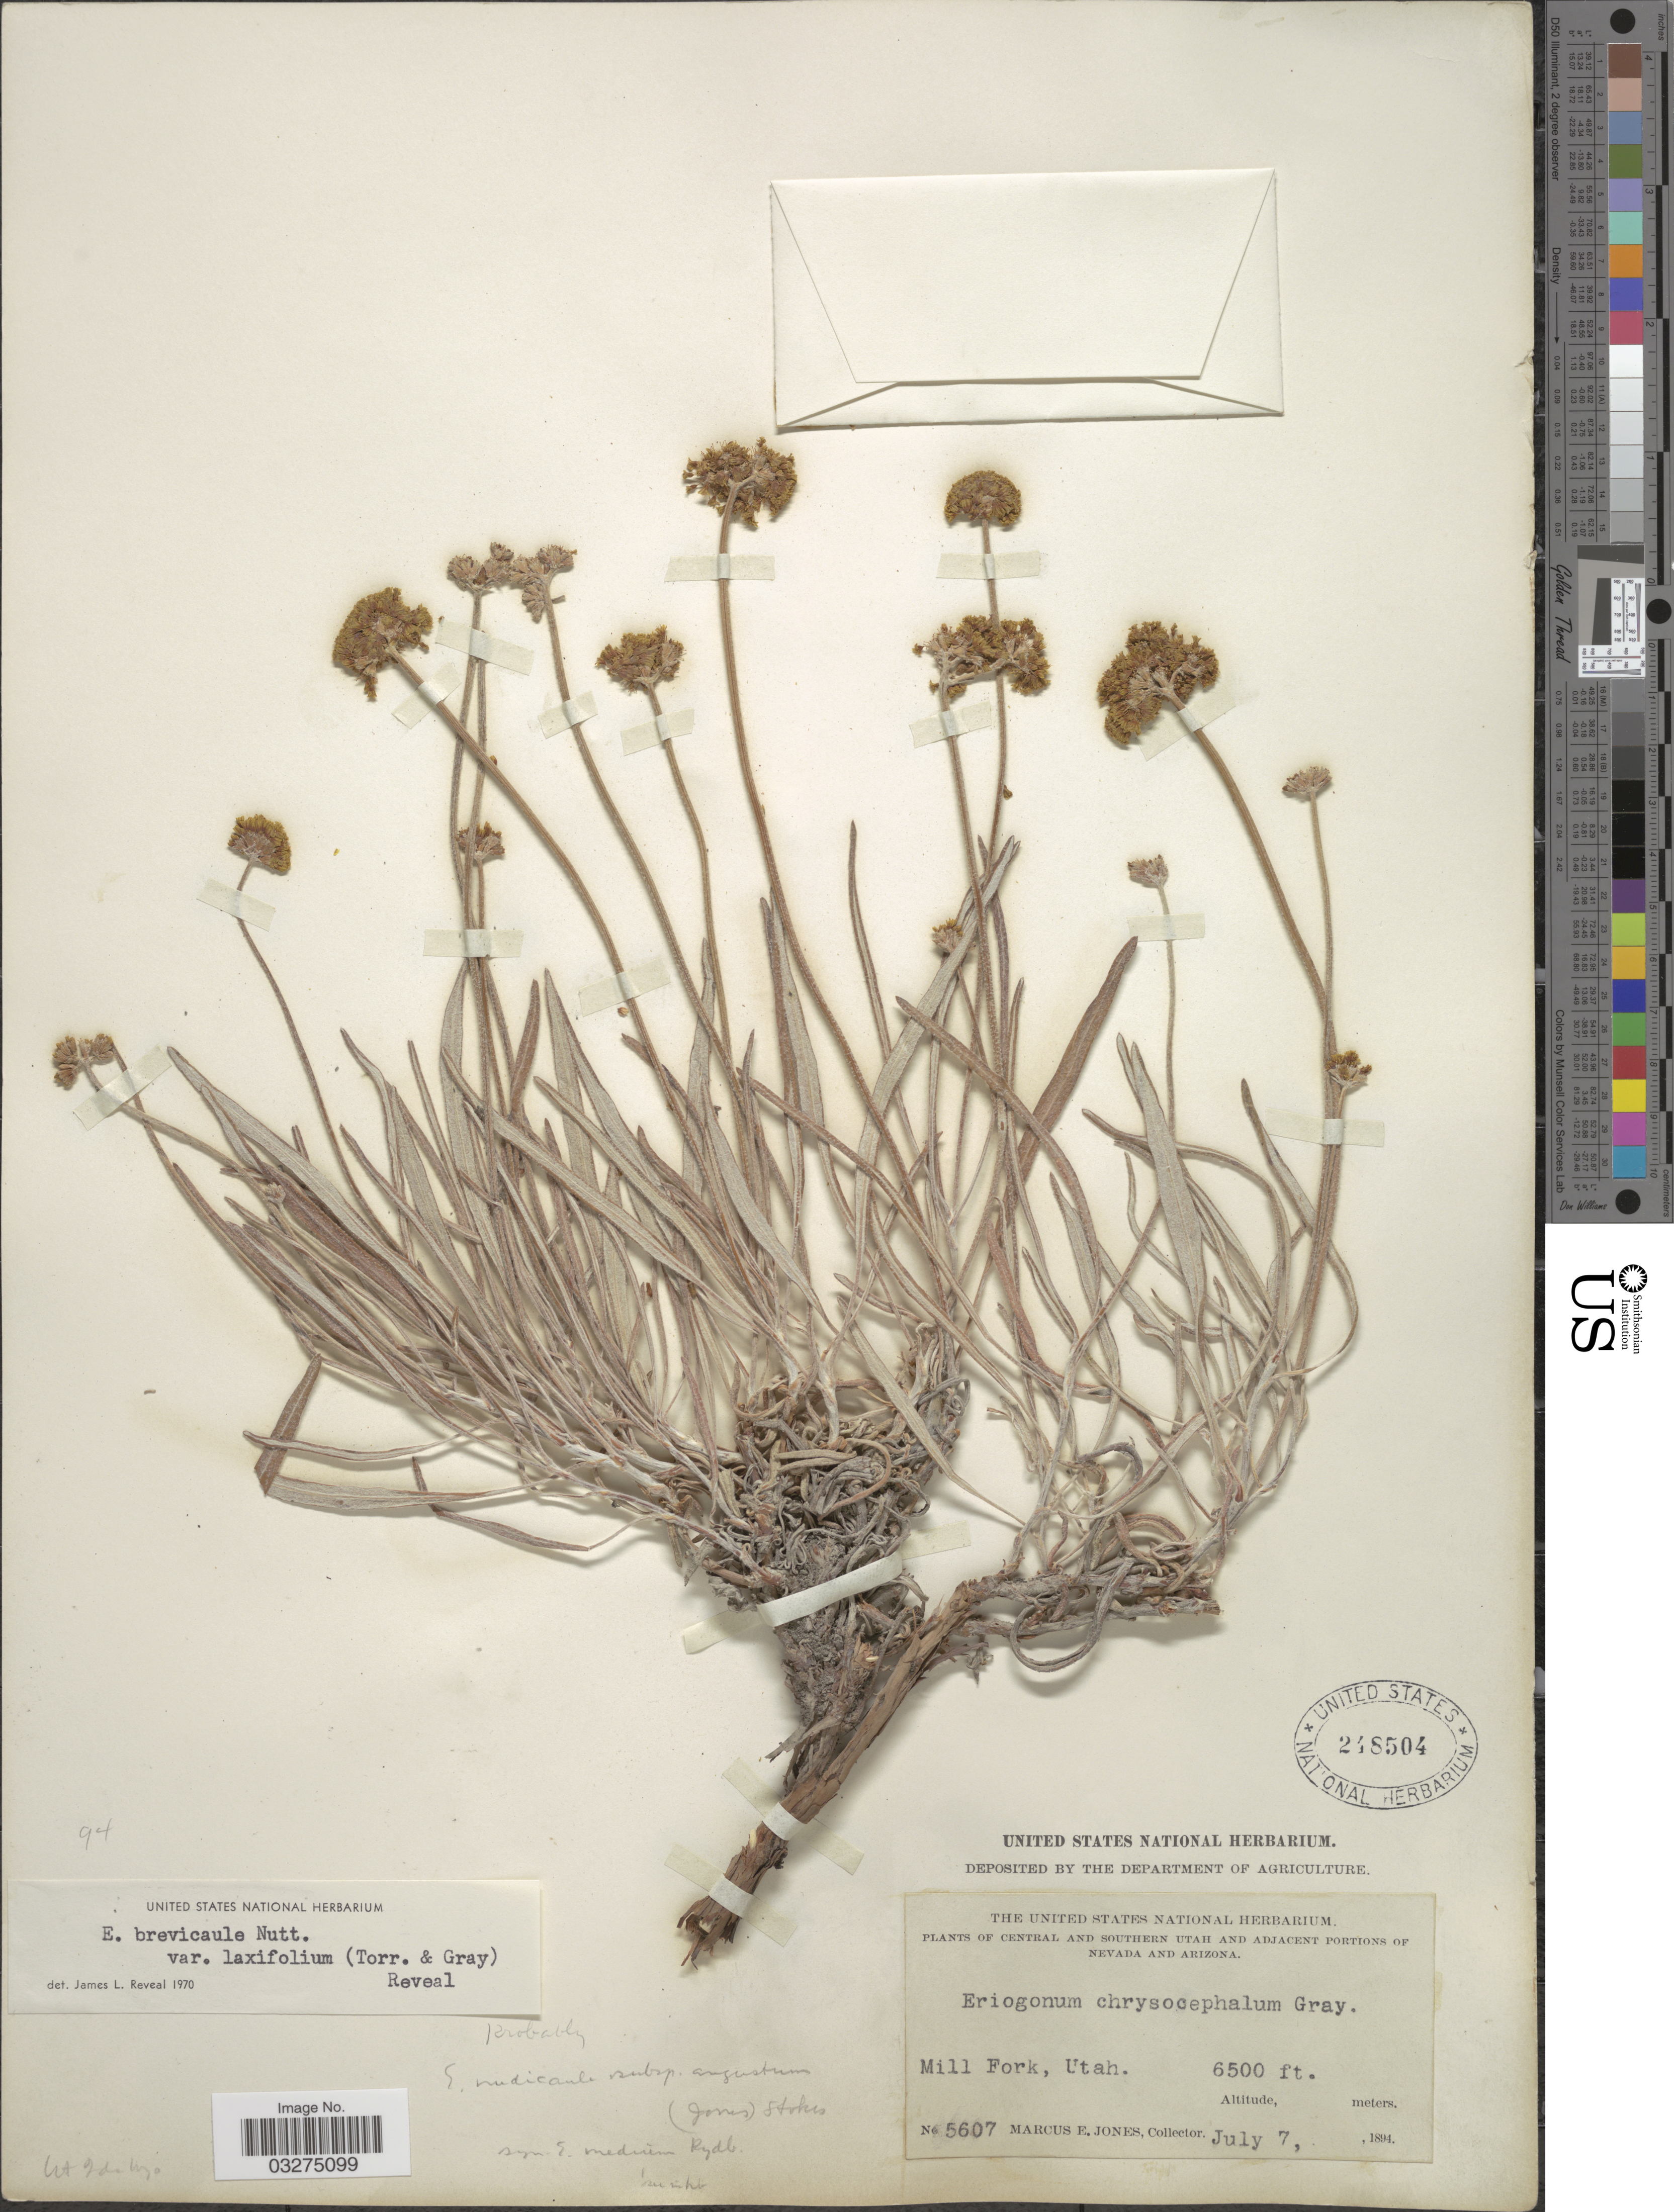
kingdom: Plantae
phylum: Tracheophyta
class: Magnoliopsida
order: Caryophyllales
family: Polygonaceae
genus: Eriogonum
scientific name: Eriogonum brevicaule var. laxifolium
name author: (Torr. & A. Gray) Reveal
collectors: M. E. Jones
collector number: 5607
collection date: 1894-07-07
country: United States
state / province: Utah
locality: Central and Southern Utah, Mill Fork.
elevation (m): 1981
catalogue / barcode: US 248504